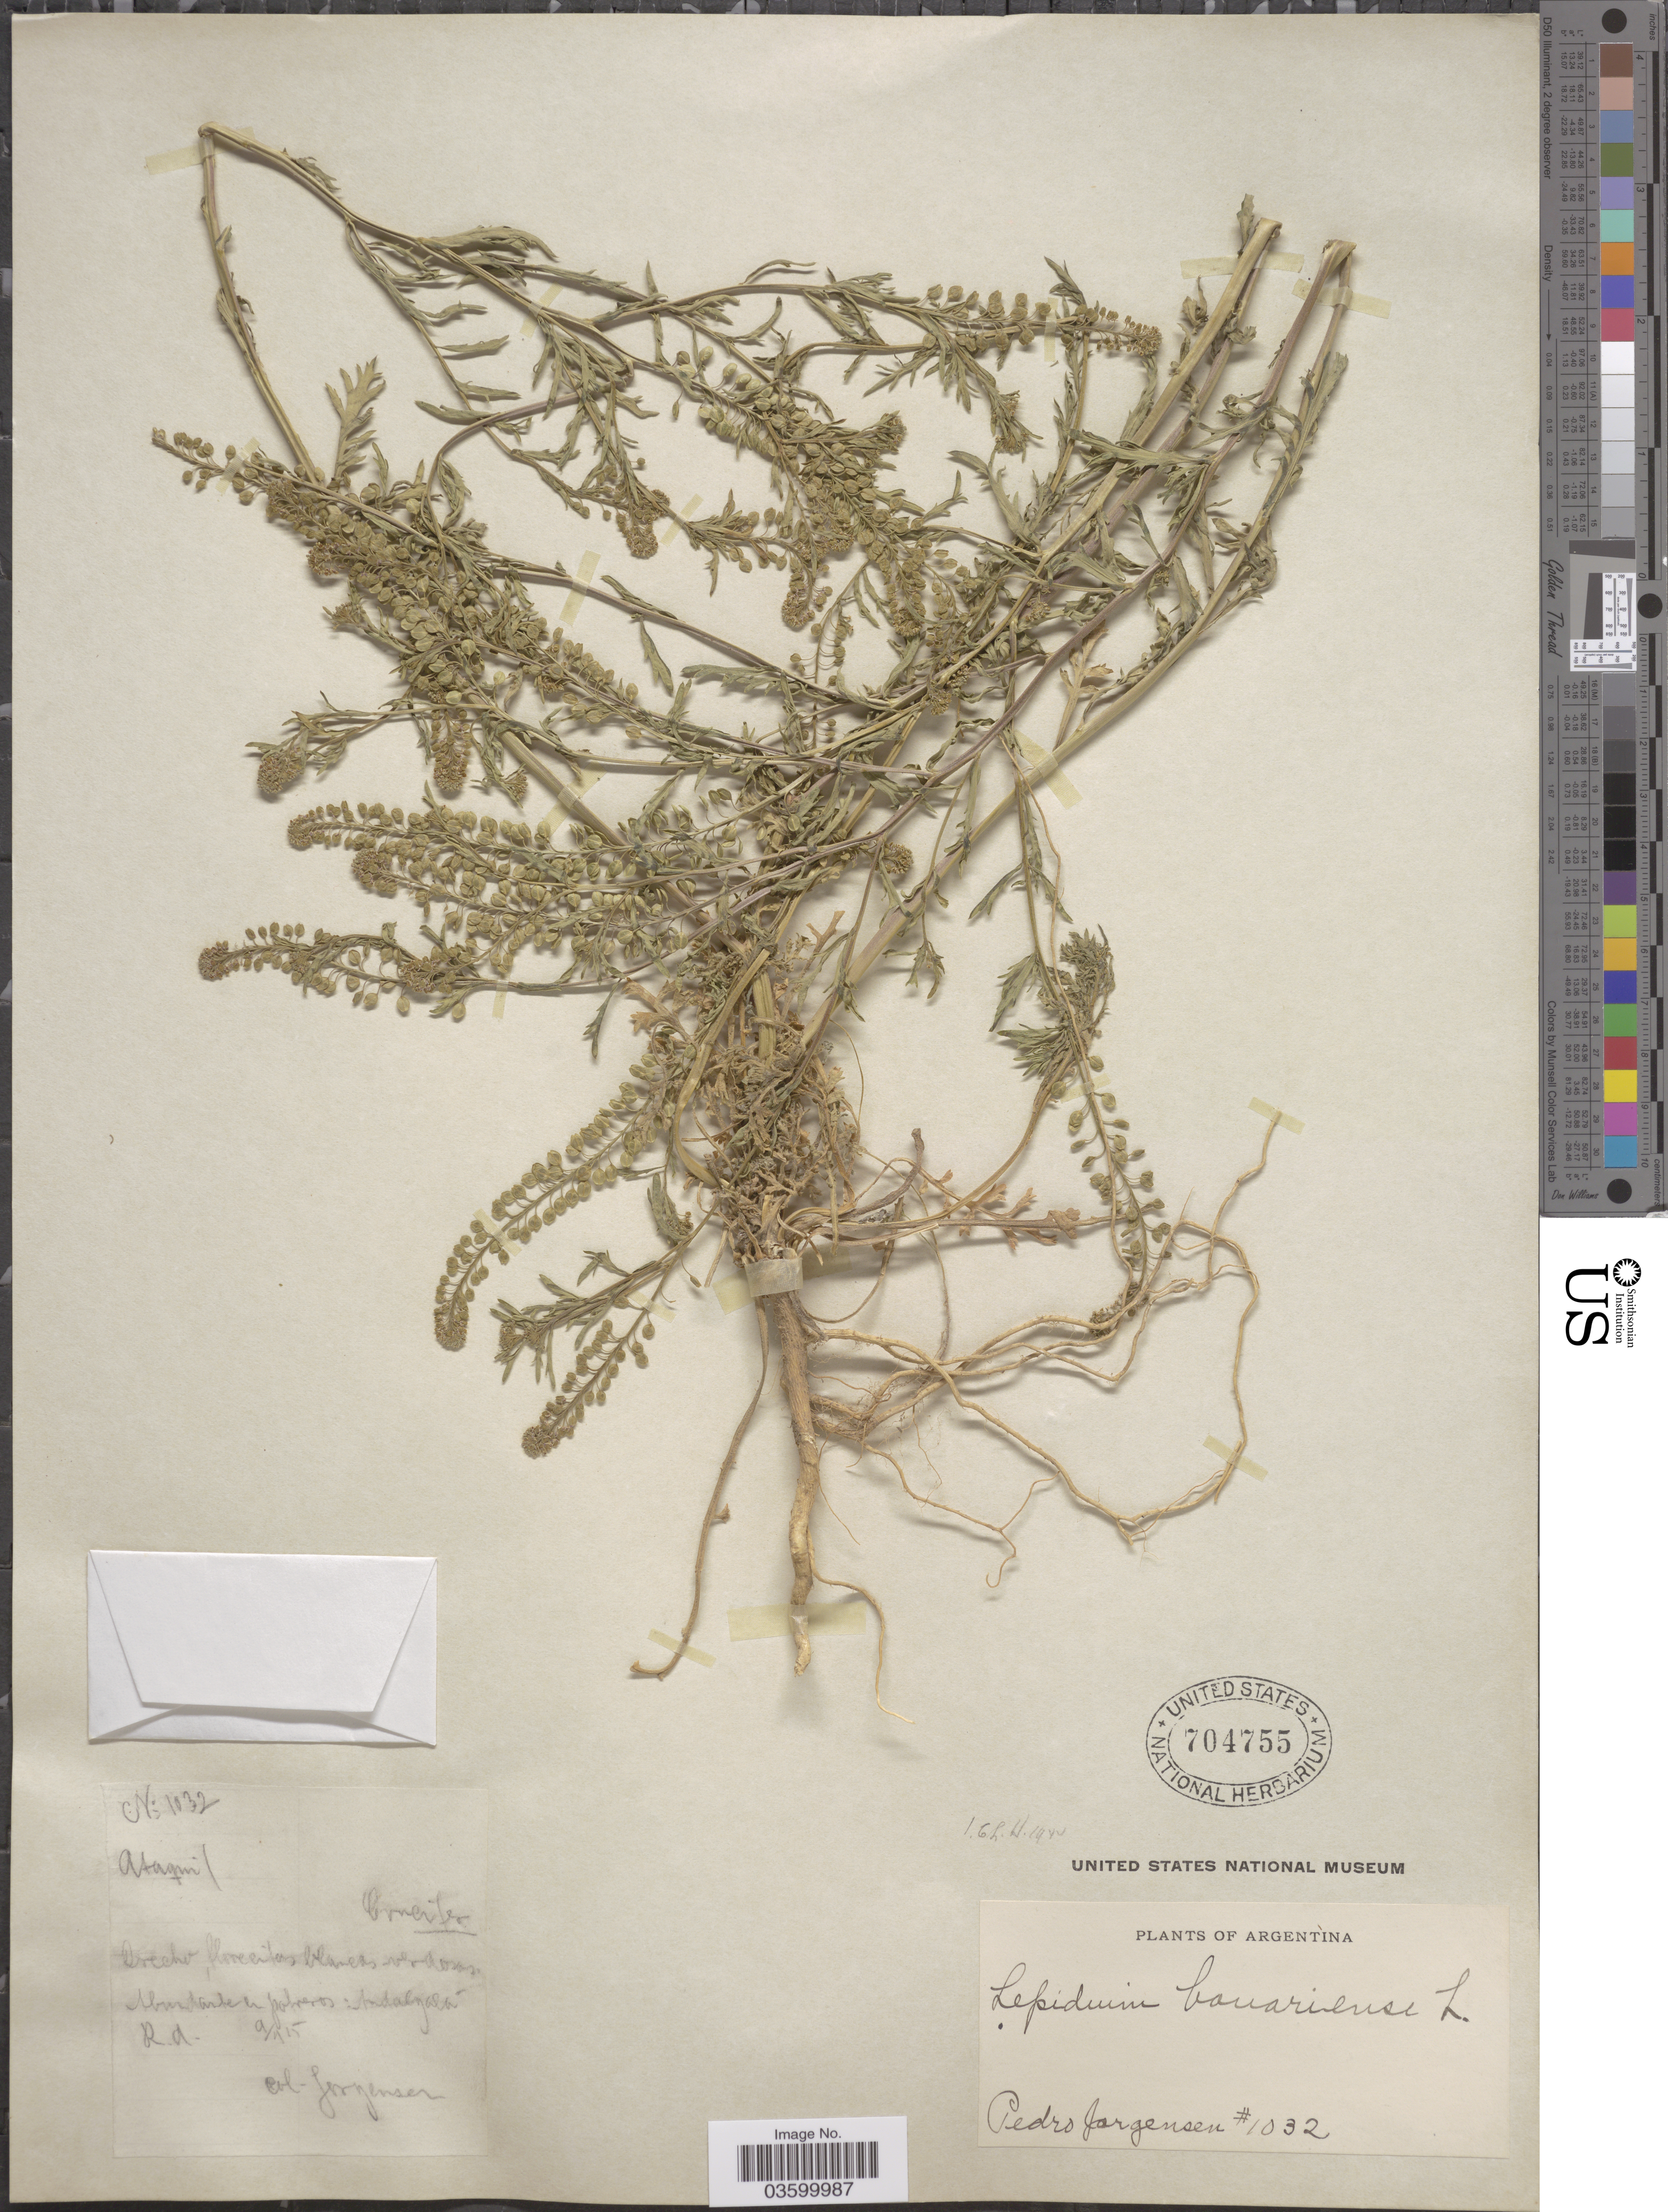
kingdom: Plantae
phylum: Tracheophyta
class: Magnoliopsida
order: Brassicales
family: Brassicaceae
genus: Lepidium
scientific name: Lepidium bonariense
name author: L.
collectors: P. Jörgensen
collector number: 1032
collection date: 1915-09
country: Argentina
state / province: Catamarca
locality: Andalgalá R. A.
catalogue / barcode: US 704755